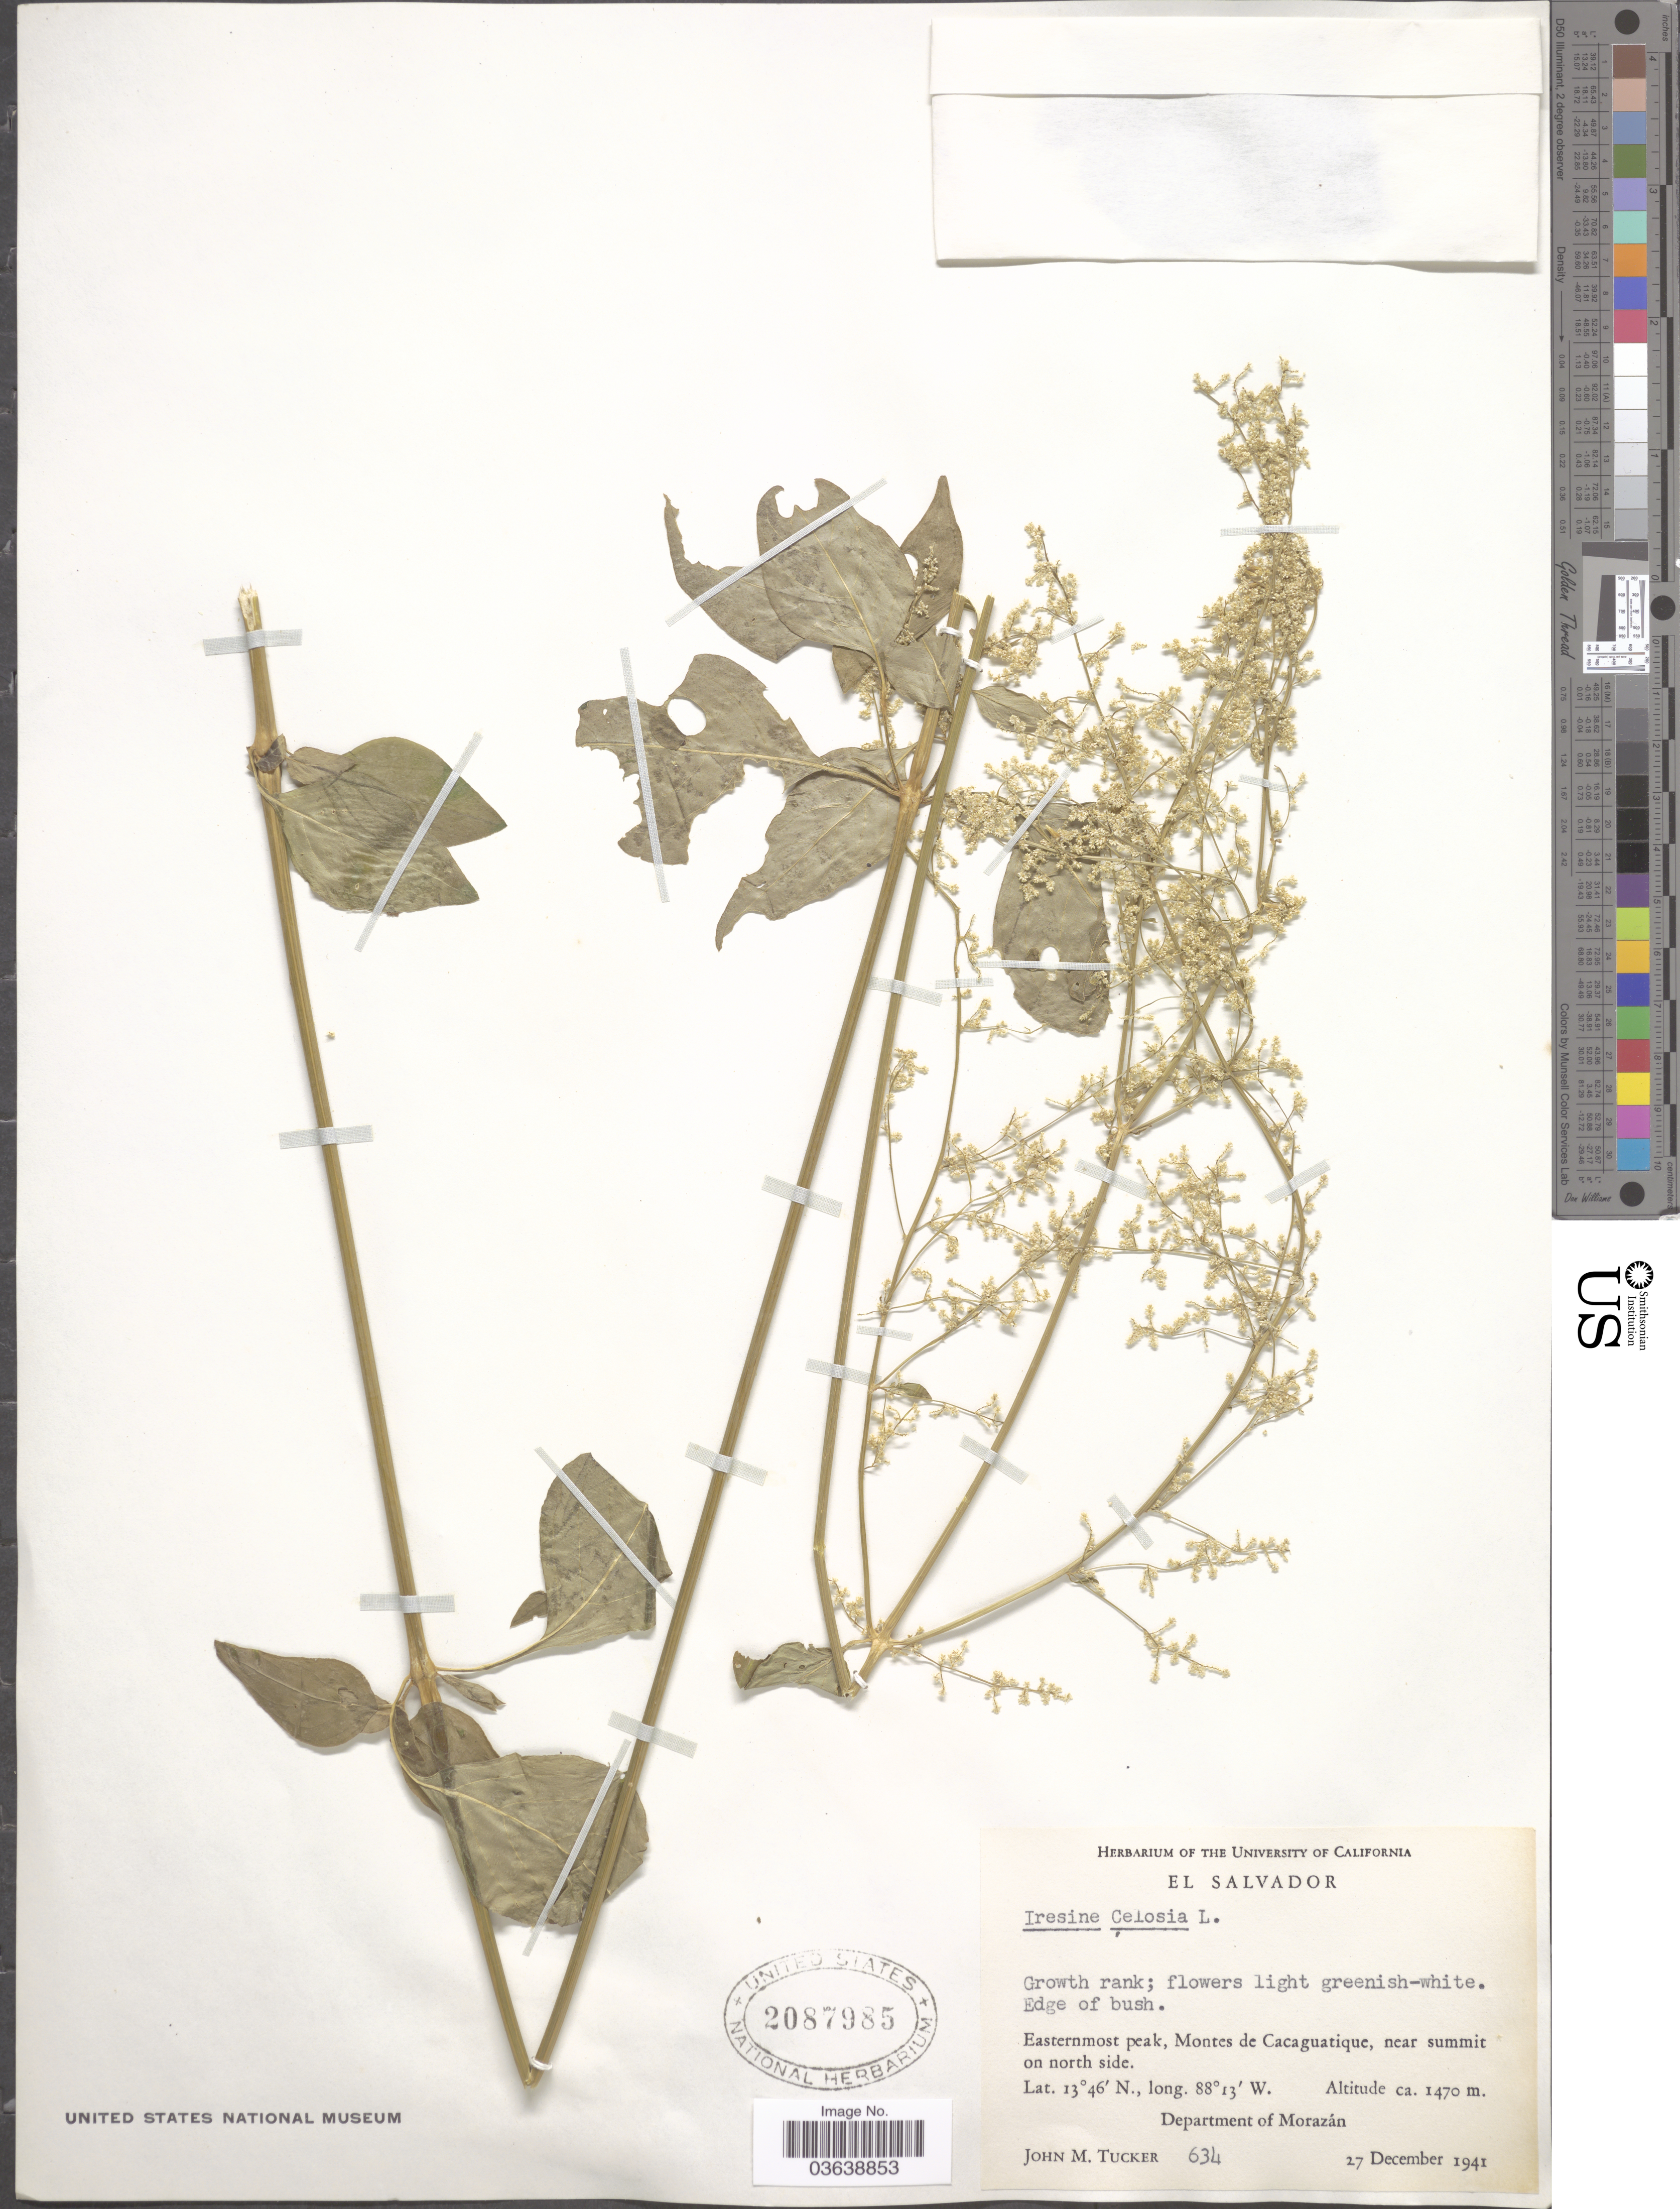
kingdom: Plantae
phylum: Tracheophyta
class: Magnoliopsida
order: Caryophyllales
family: Amaranthaceae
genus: Iresine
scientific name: Iresine diffusa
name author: Humb. & Bonpl. ex Willd.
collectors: J. M. Tucker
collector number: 634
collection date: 1941-12-27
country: El Salvador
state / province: Morazan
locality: Easternmost peak, Montes de Cacaguatique, near summit on north side. Department of Morazán.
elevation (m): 1470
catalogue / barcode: US 2087985